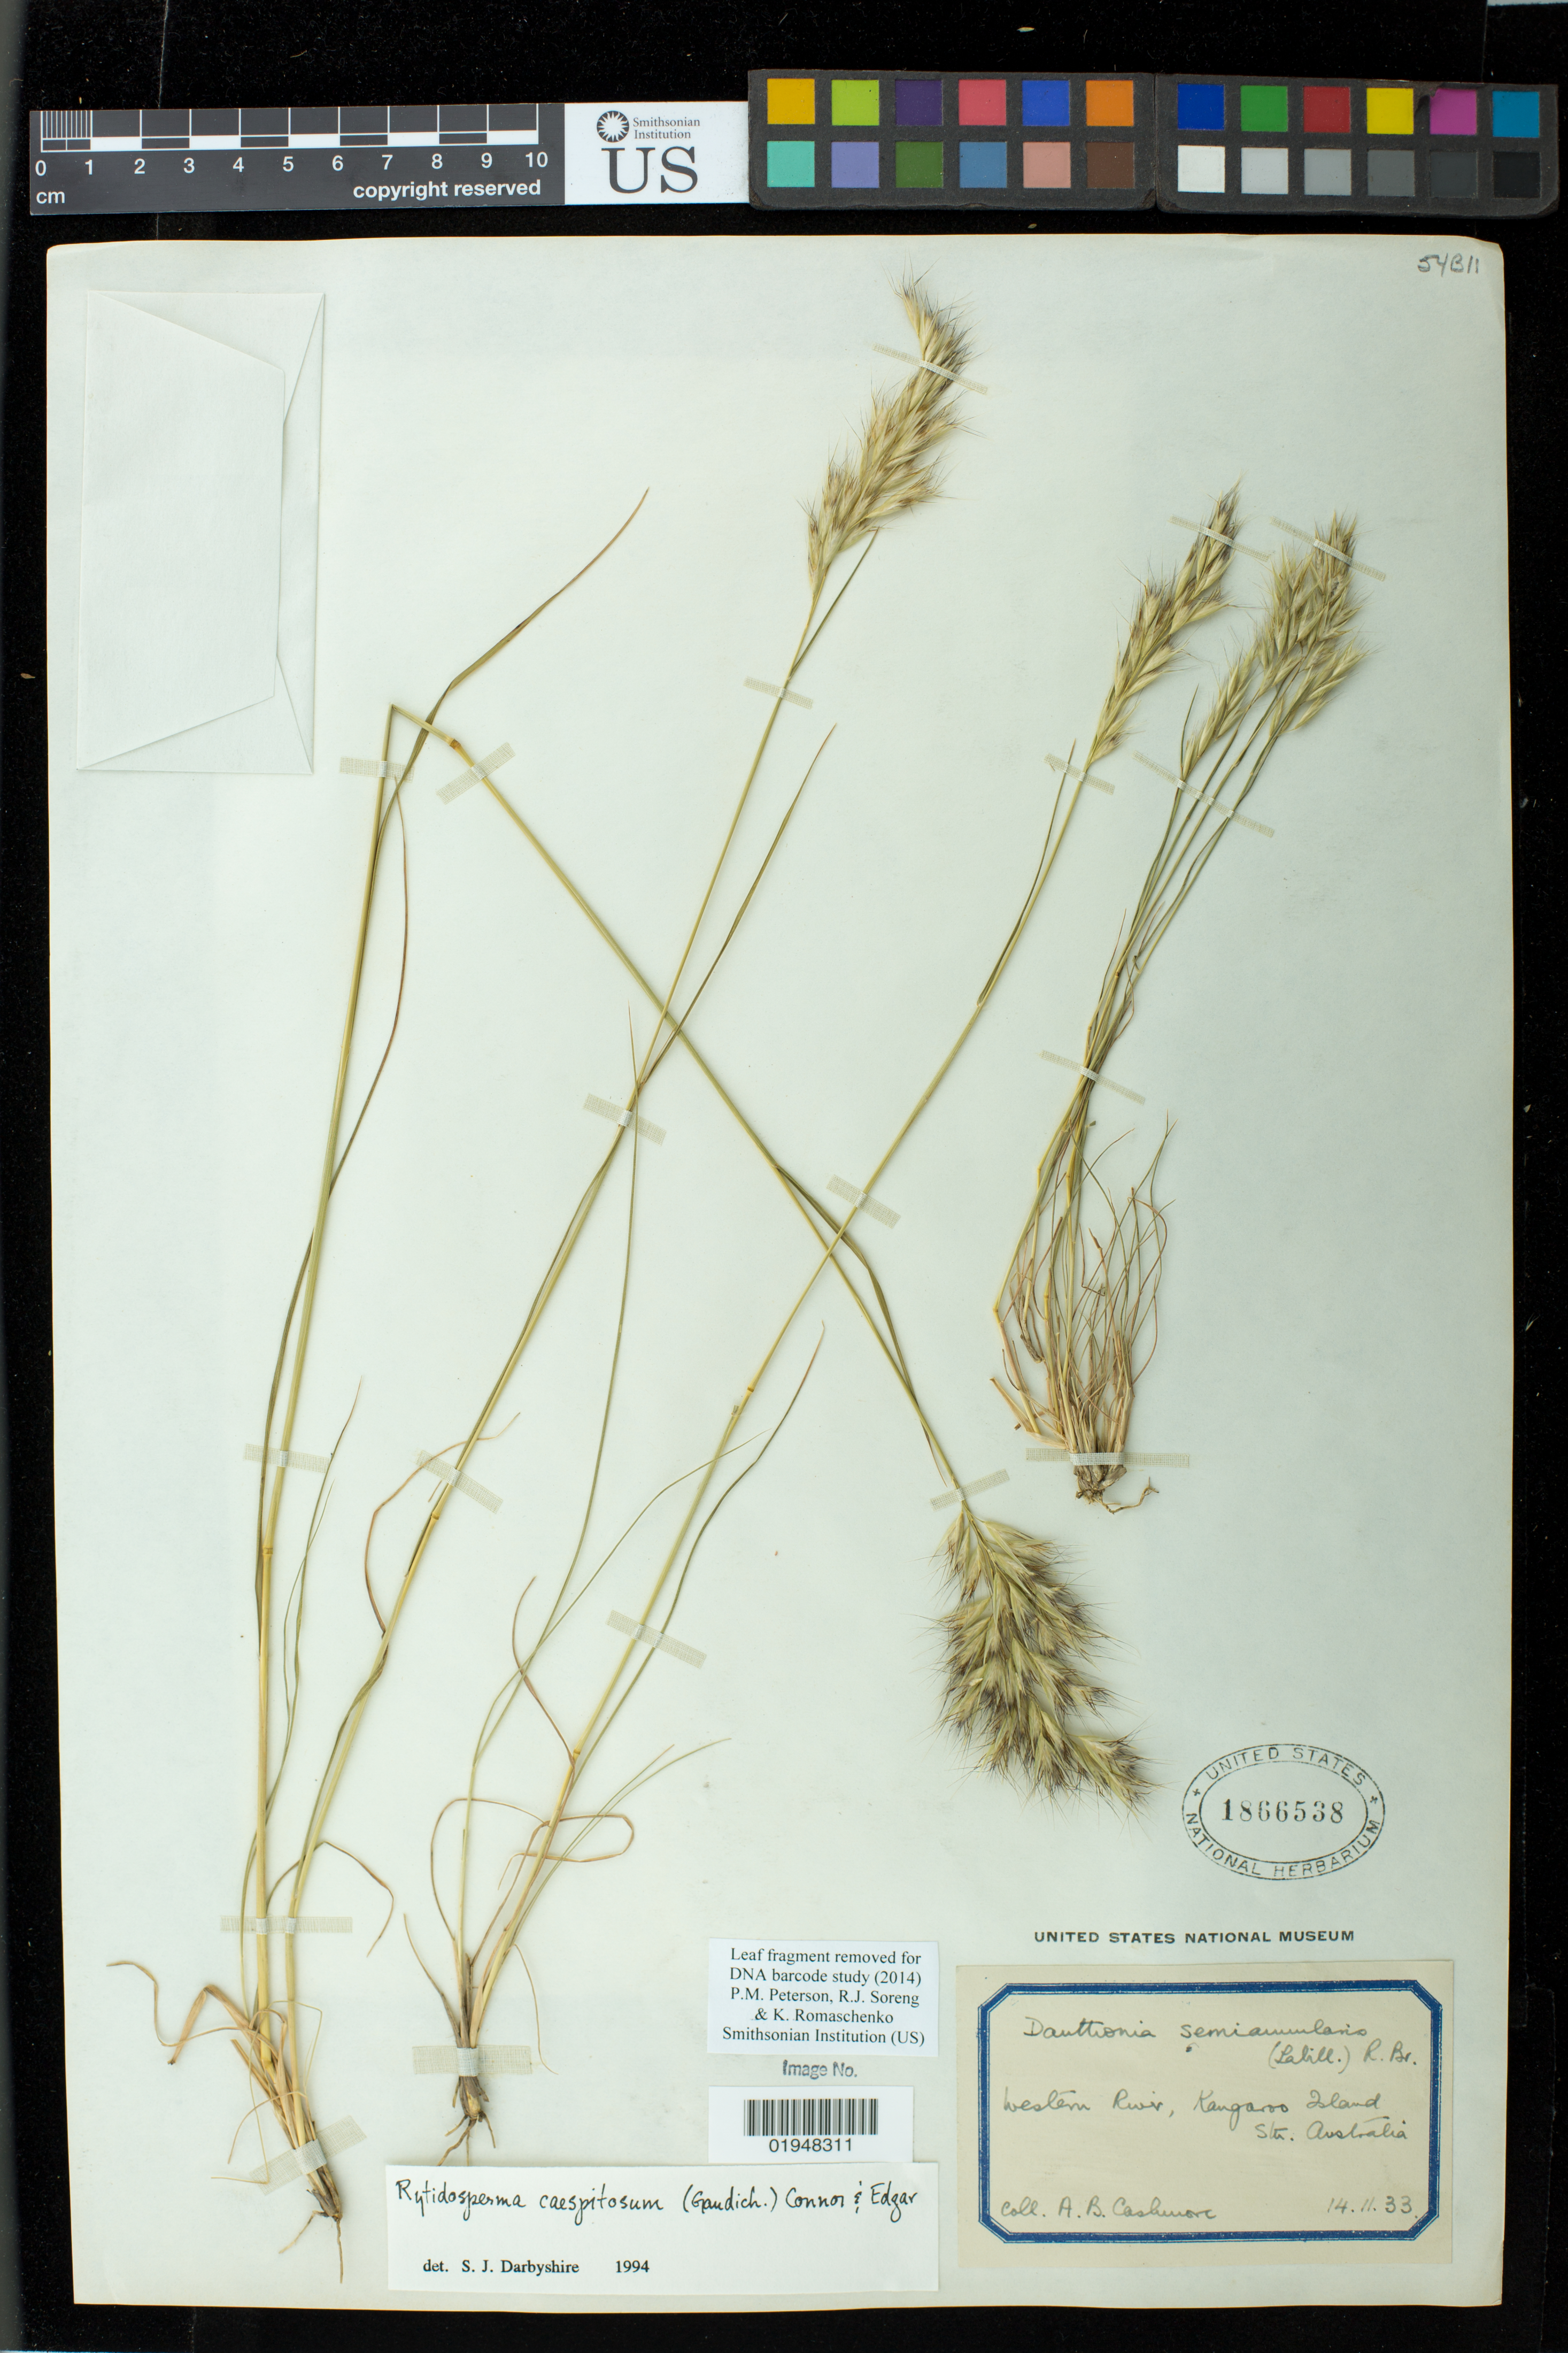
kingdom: Plantae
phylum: Tracheophyta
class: Liliopsida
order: Poales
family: Poaceae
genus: Rytidosperma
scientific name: Rytidosperma caespitosum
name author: (Gaudich.) Connor & Edgar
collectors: A. B. Cashmore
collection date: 1933-11-14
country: Australia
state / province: South Australia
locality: Western River, Kangaroo Island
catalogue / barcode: US 1866538